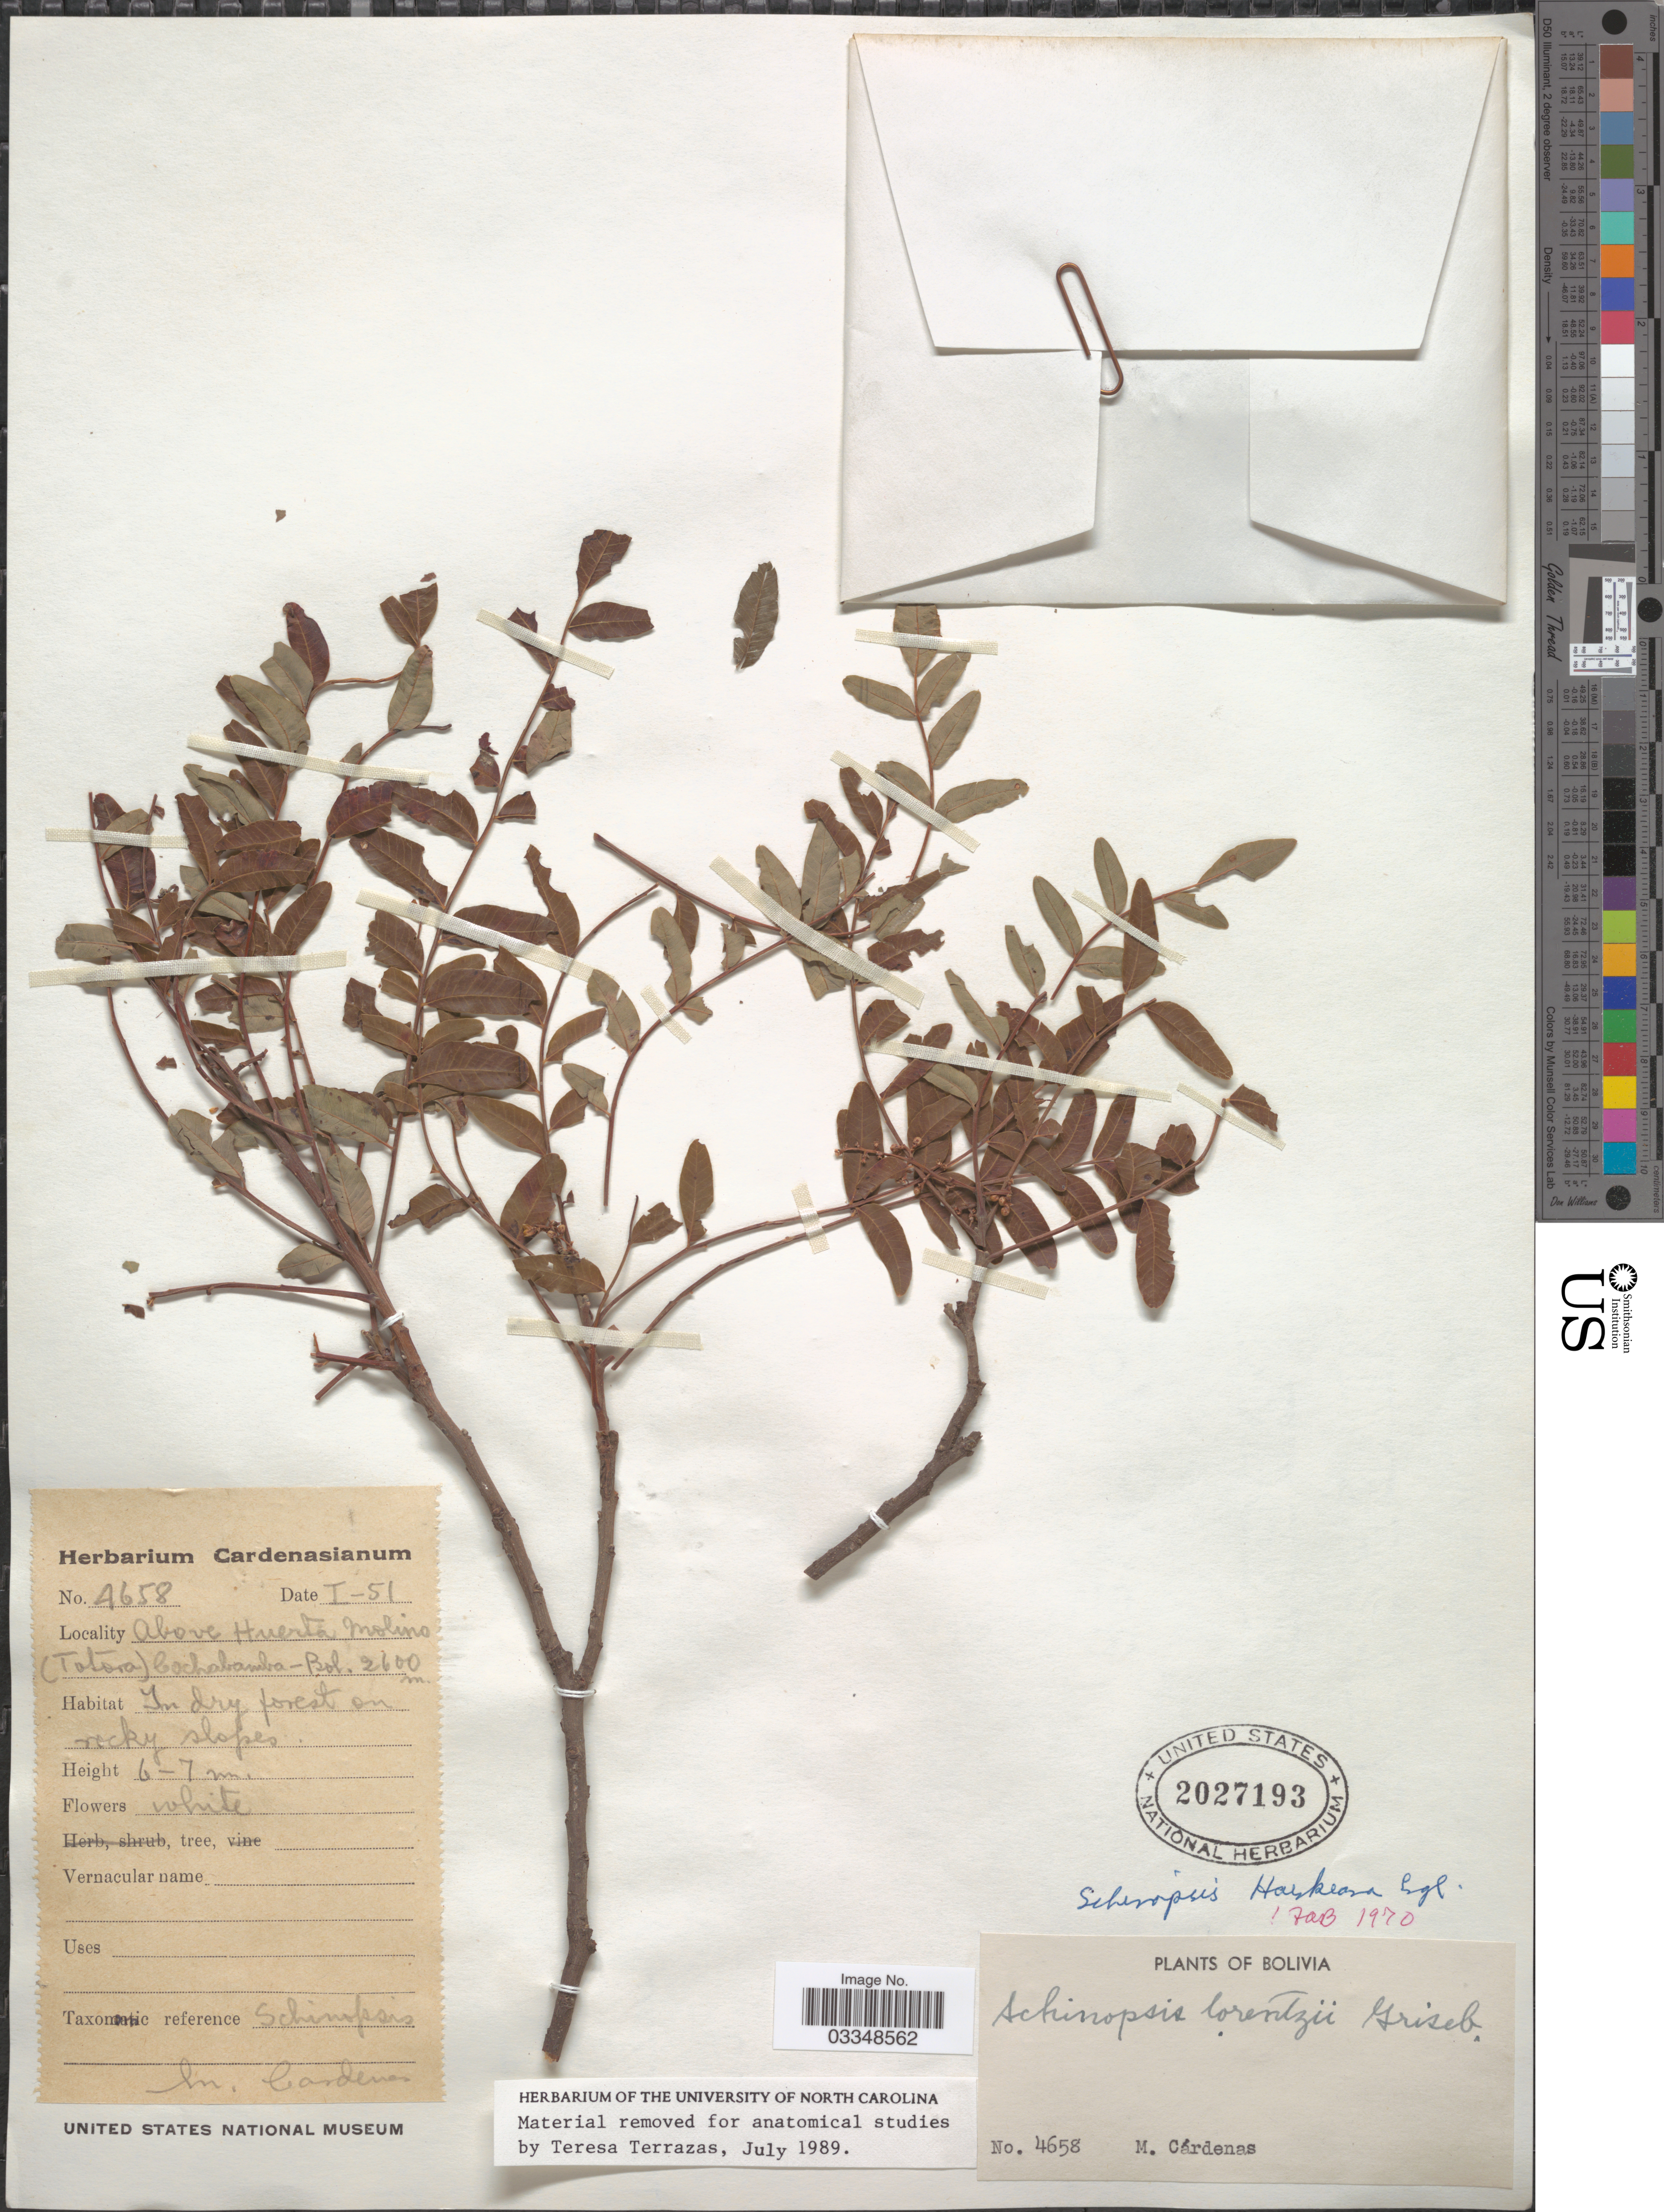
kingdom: Plantae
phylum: Tracheophyta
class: Magnoliopsida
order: Sapindales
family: Anacardiaceae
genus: Schinopsis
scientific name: Schinopsis haenkeana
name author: Engl.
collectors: M. Cárdenas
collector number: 4658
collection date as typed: Transcribed d/m/y: /1/51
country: Bolivia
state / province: Cochabamba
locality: Above Huerta Molino (Totora).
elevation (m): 2600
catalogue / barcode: US 2027193